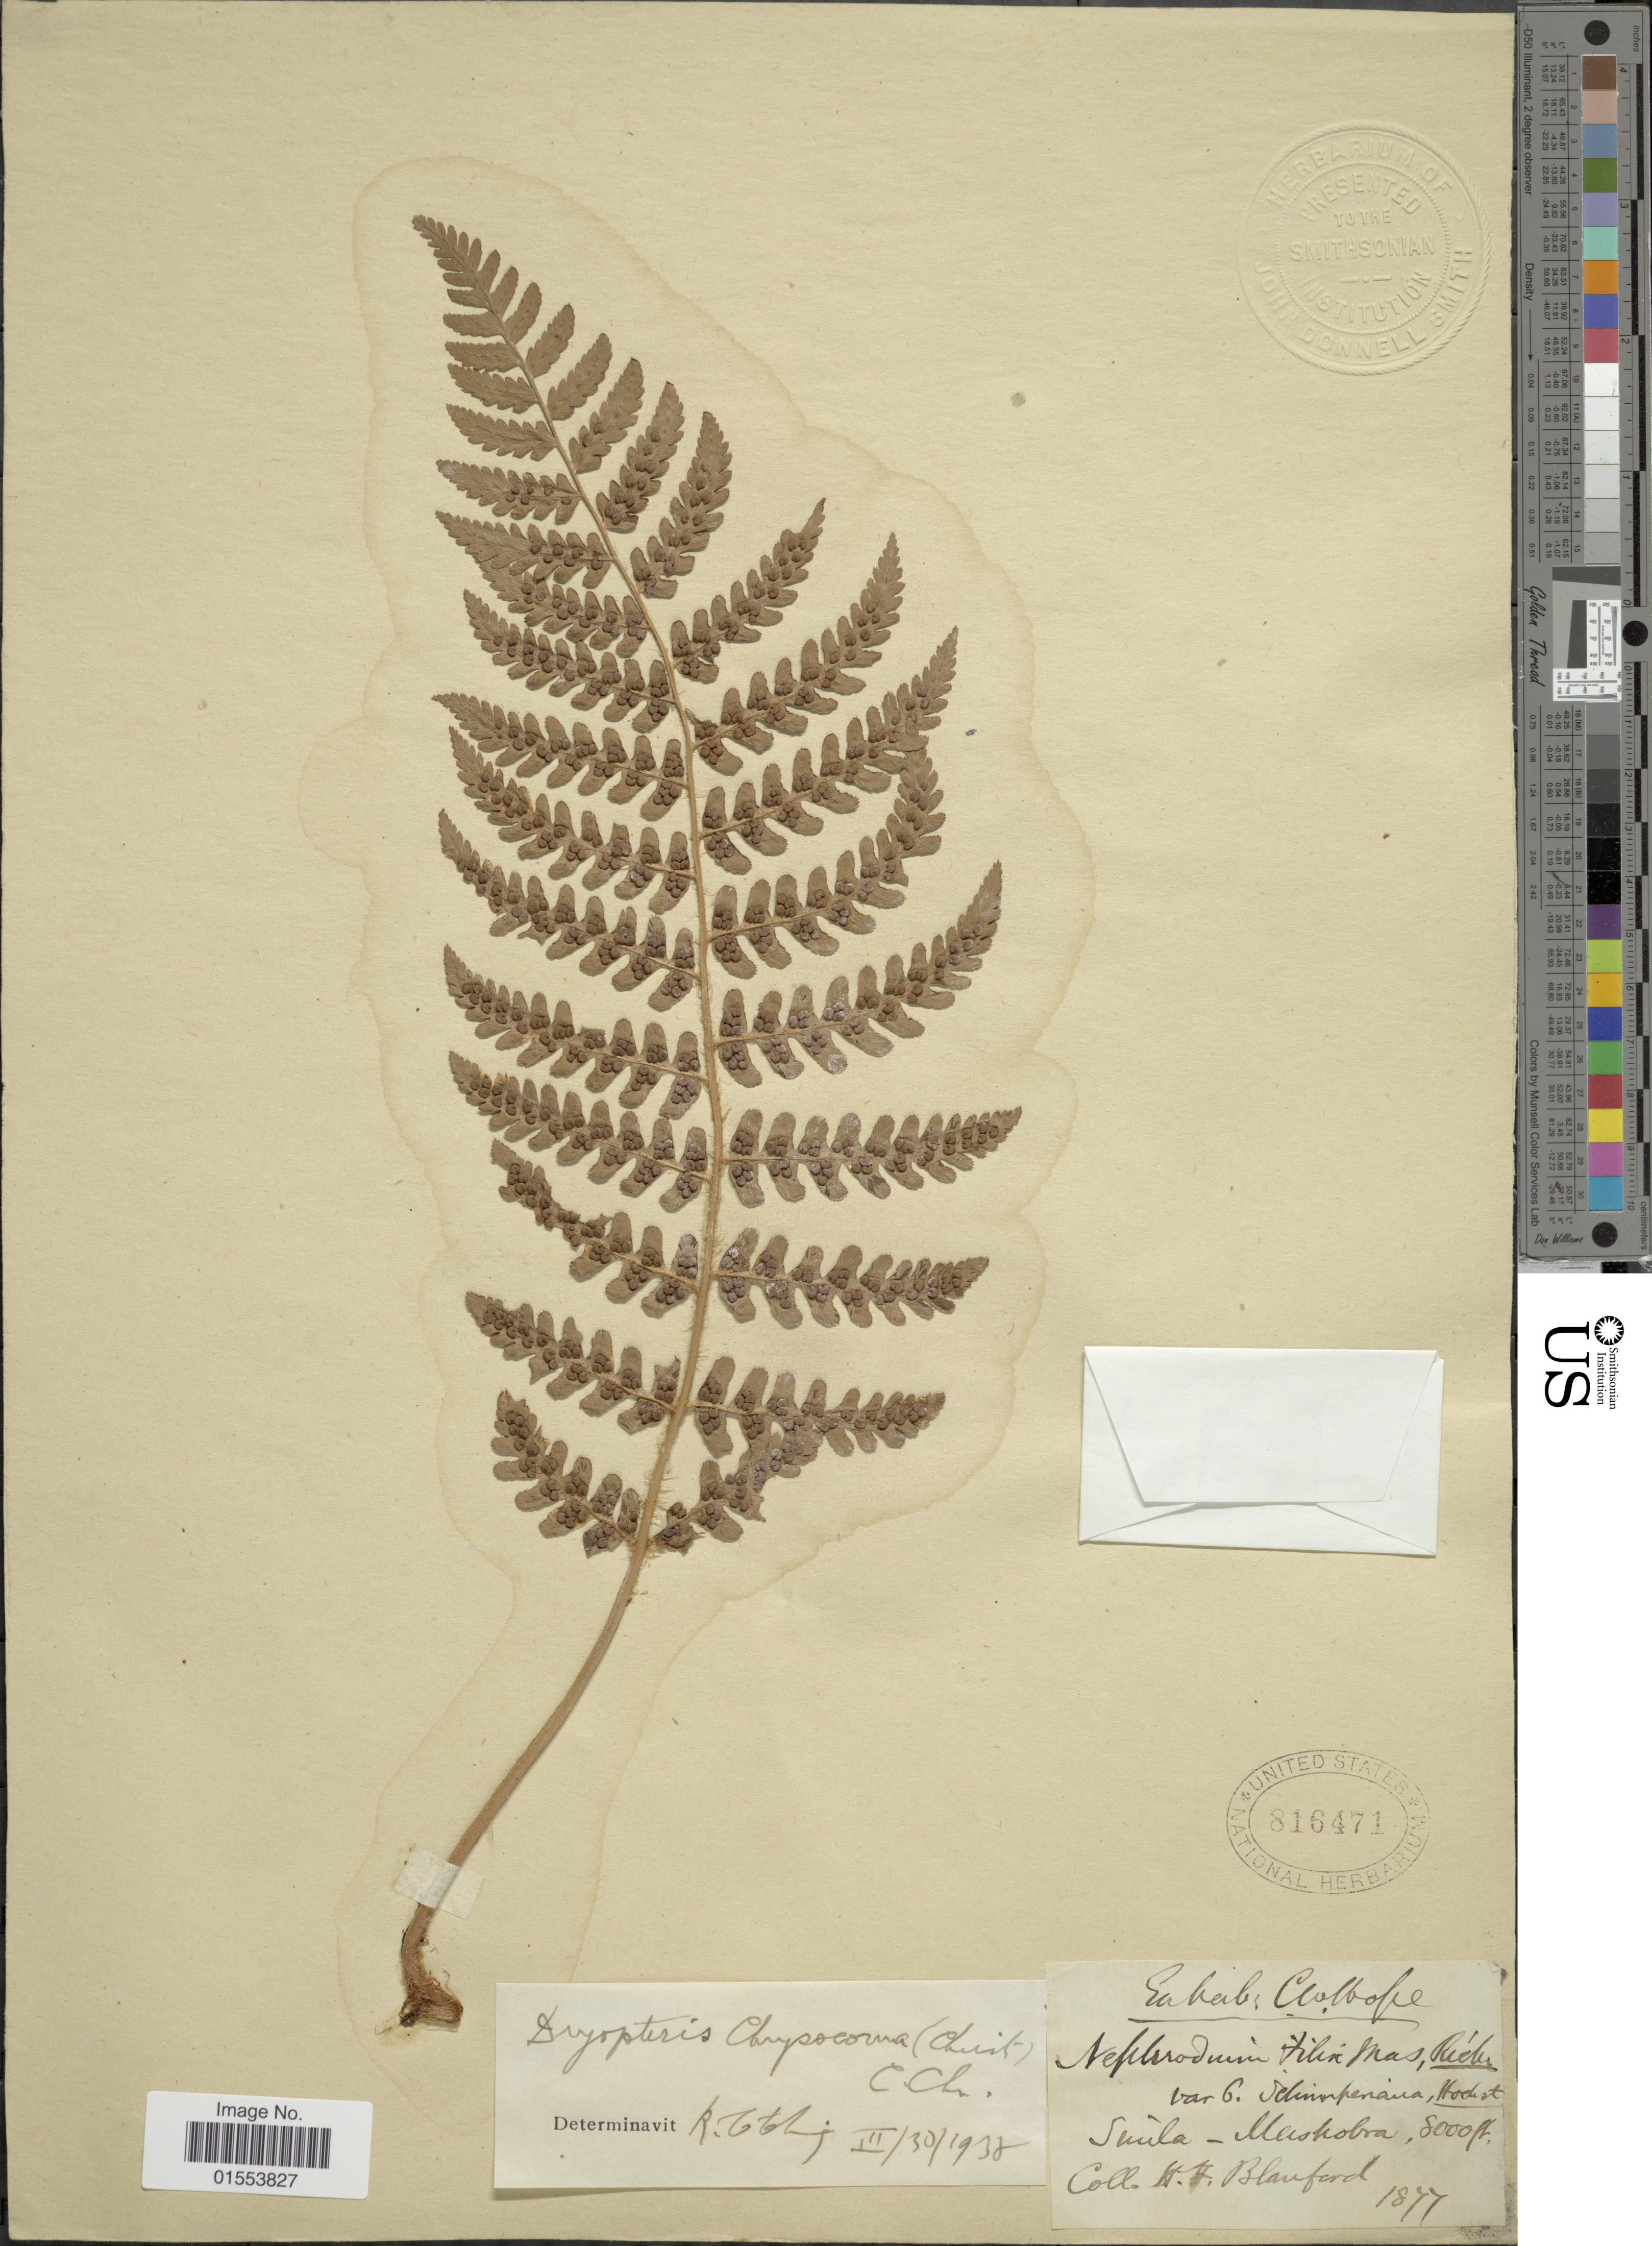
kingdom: Plantae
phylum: Tracheophyta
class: Polypodiopsida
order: Polypodiales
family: Dryopteridaceae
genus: Dryopteris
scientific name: Dryopteris chrysocoma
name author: (Christ) C. Chr.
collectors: H. Blanford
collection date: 1877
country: India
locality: Shila - Mashobra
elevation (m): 2438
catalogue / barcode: US 816471